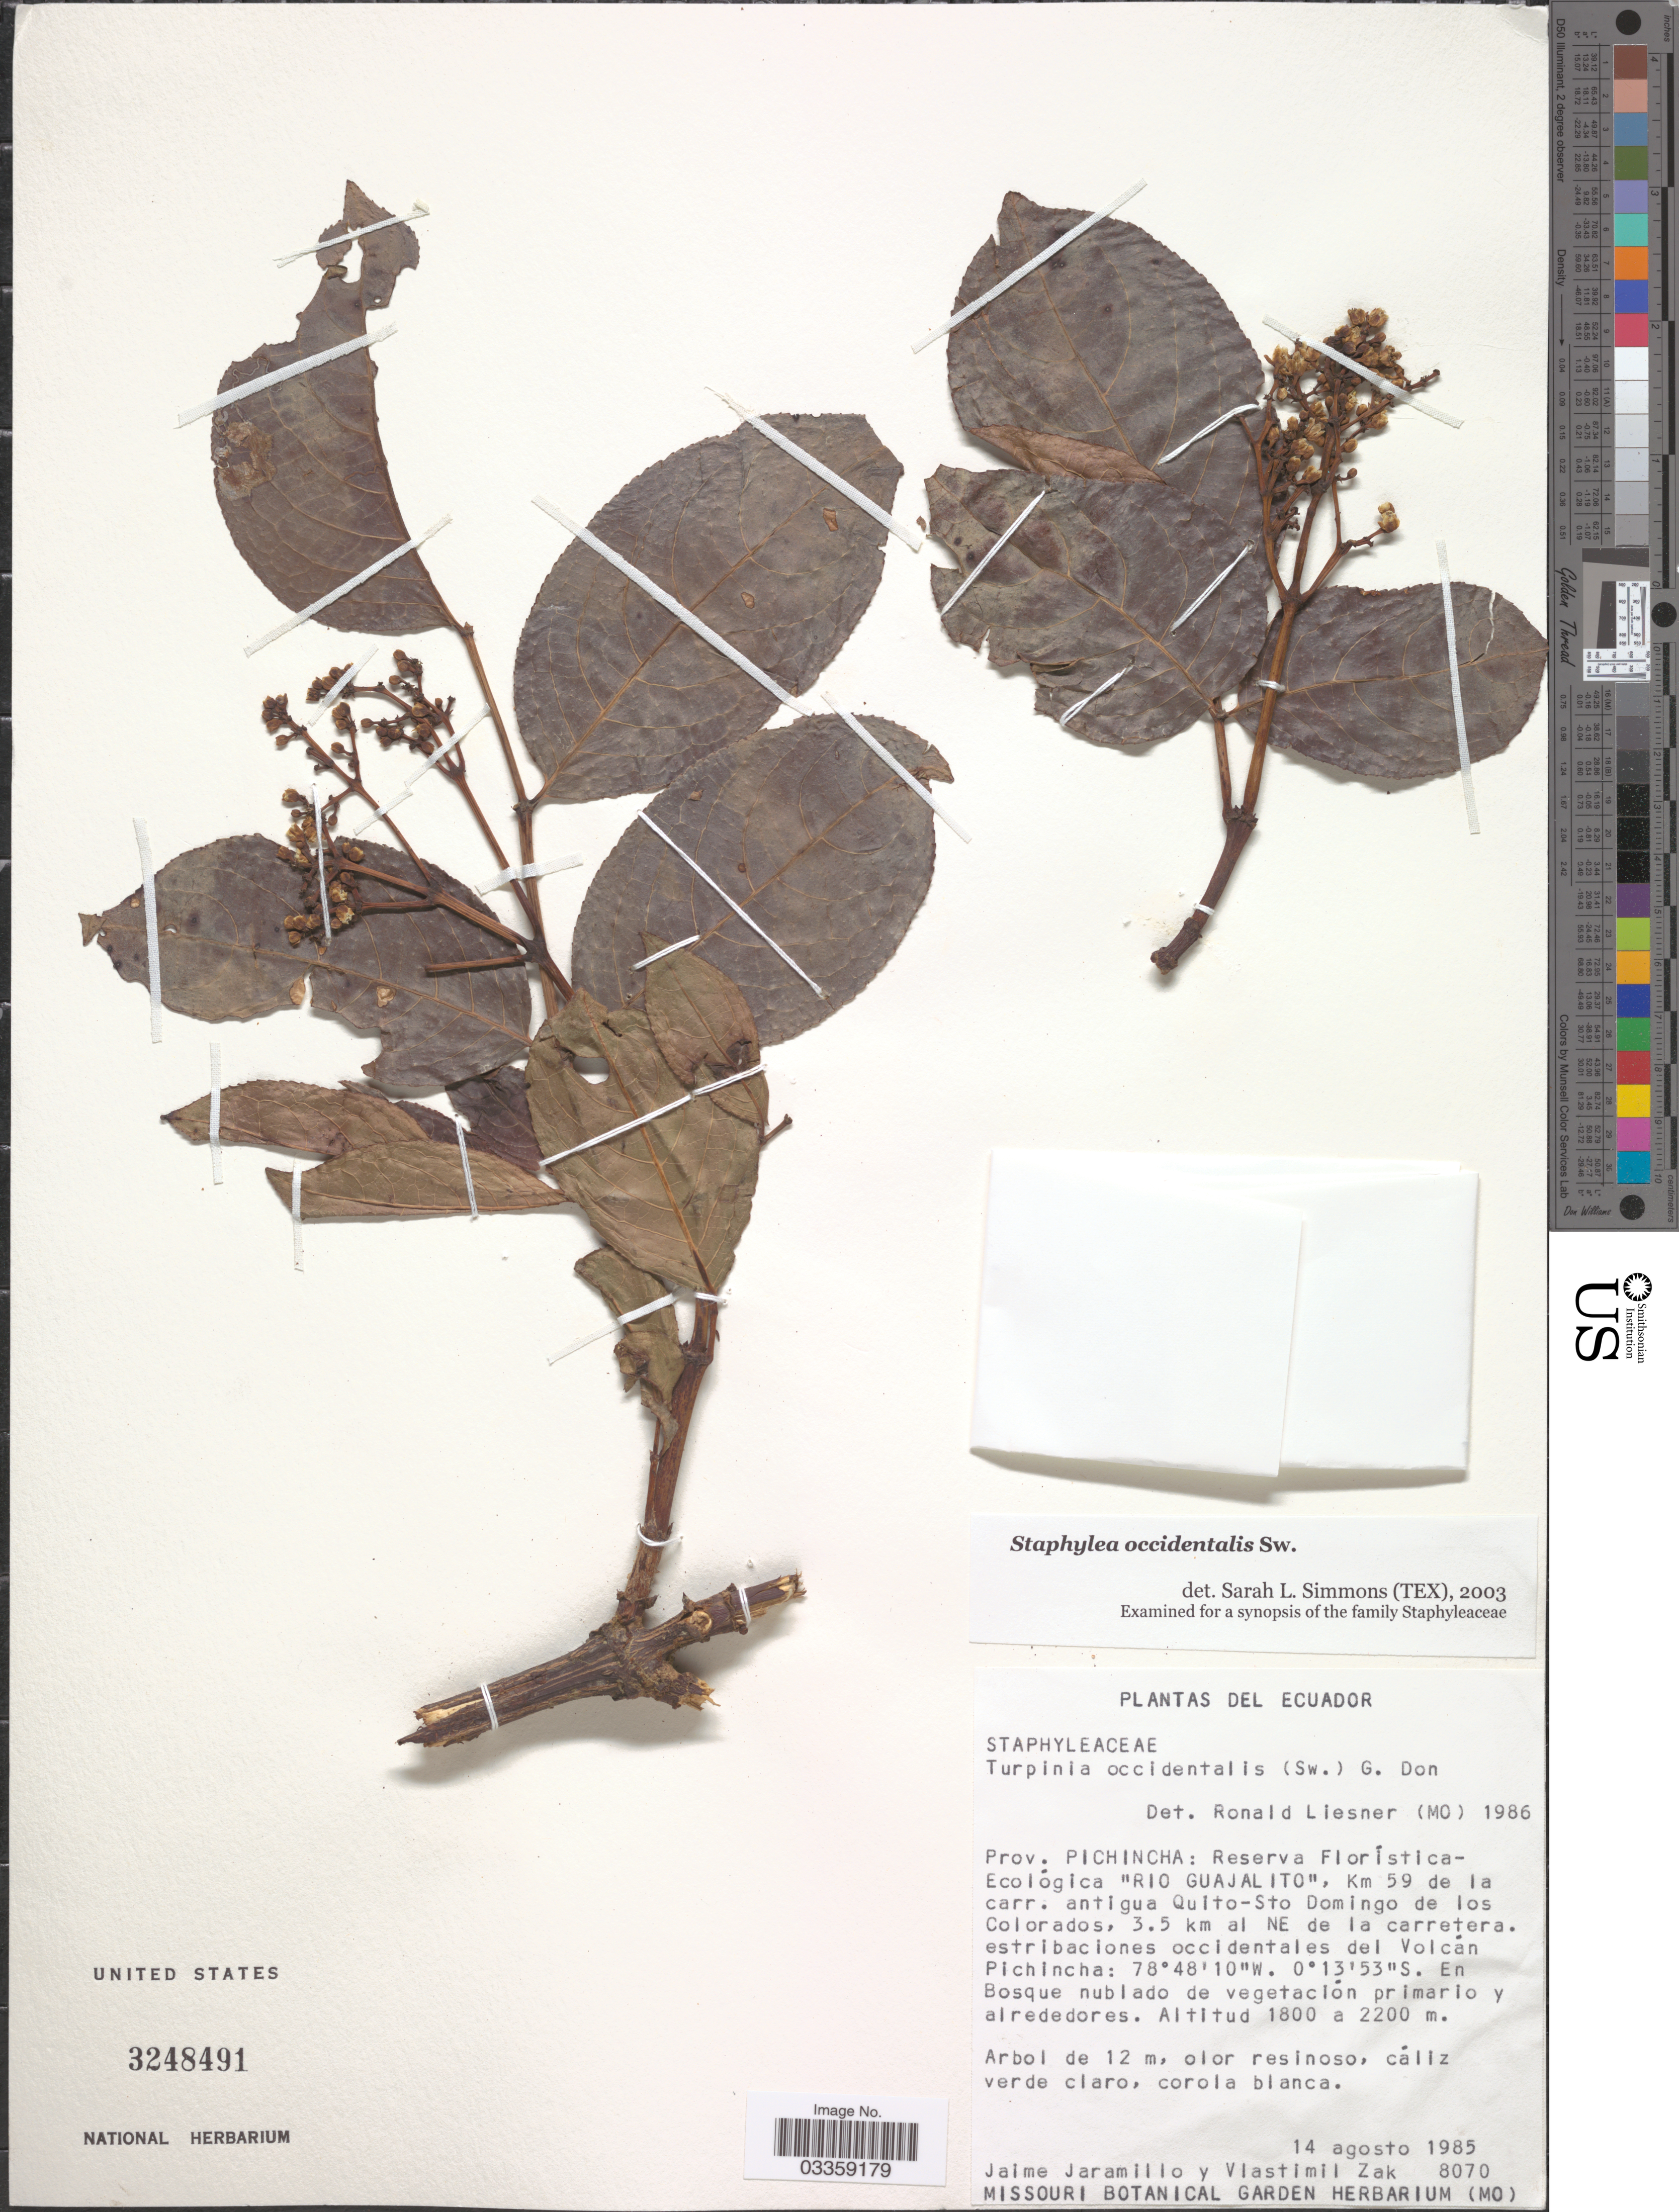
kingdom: Plantae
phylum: Tracheophyta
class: Magnoliopsida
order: Crossosomatales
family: Staphyleaceae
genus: Turpinia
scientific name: Turpinia occidentalis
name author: (Sw.) G. Don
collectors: J. Jaramillo & V. Zak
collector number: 8070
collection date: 1985-08-14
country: Ecuador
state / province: Pichincha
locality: Reserva Florística-Ecológica "Rio Guajalito", Km 59 de la carr. antigua Quito-Sto Domingo de los Colorados, 3.5 km al NE de la carretera. estribaciones occidentalis del Volcán Pichincha.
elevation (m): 1800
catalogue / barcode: US 3248491